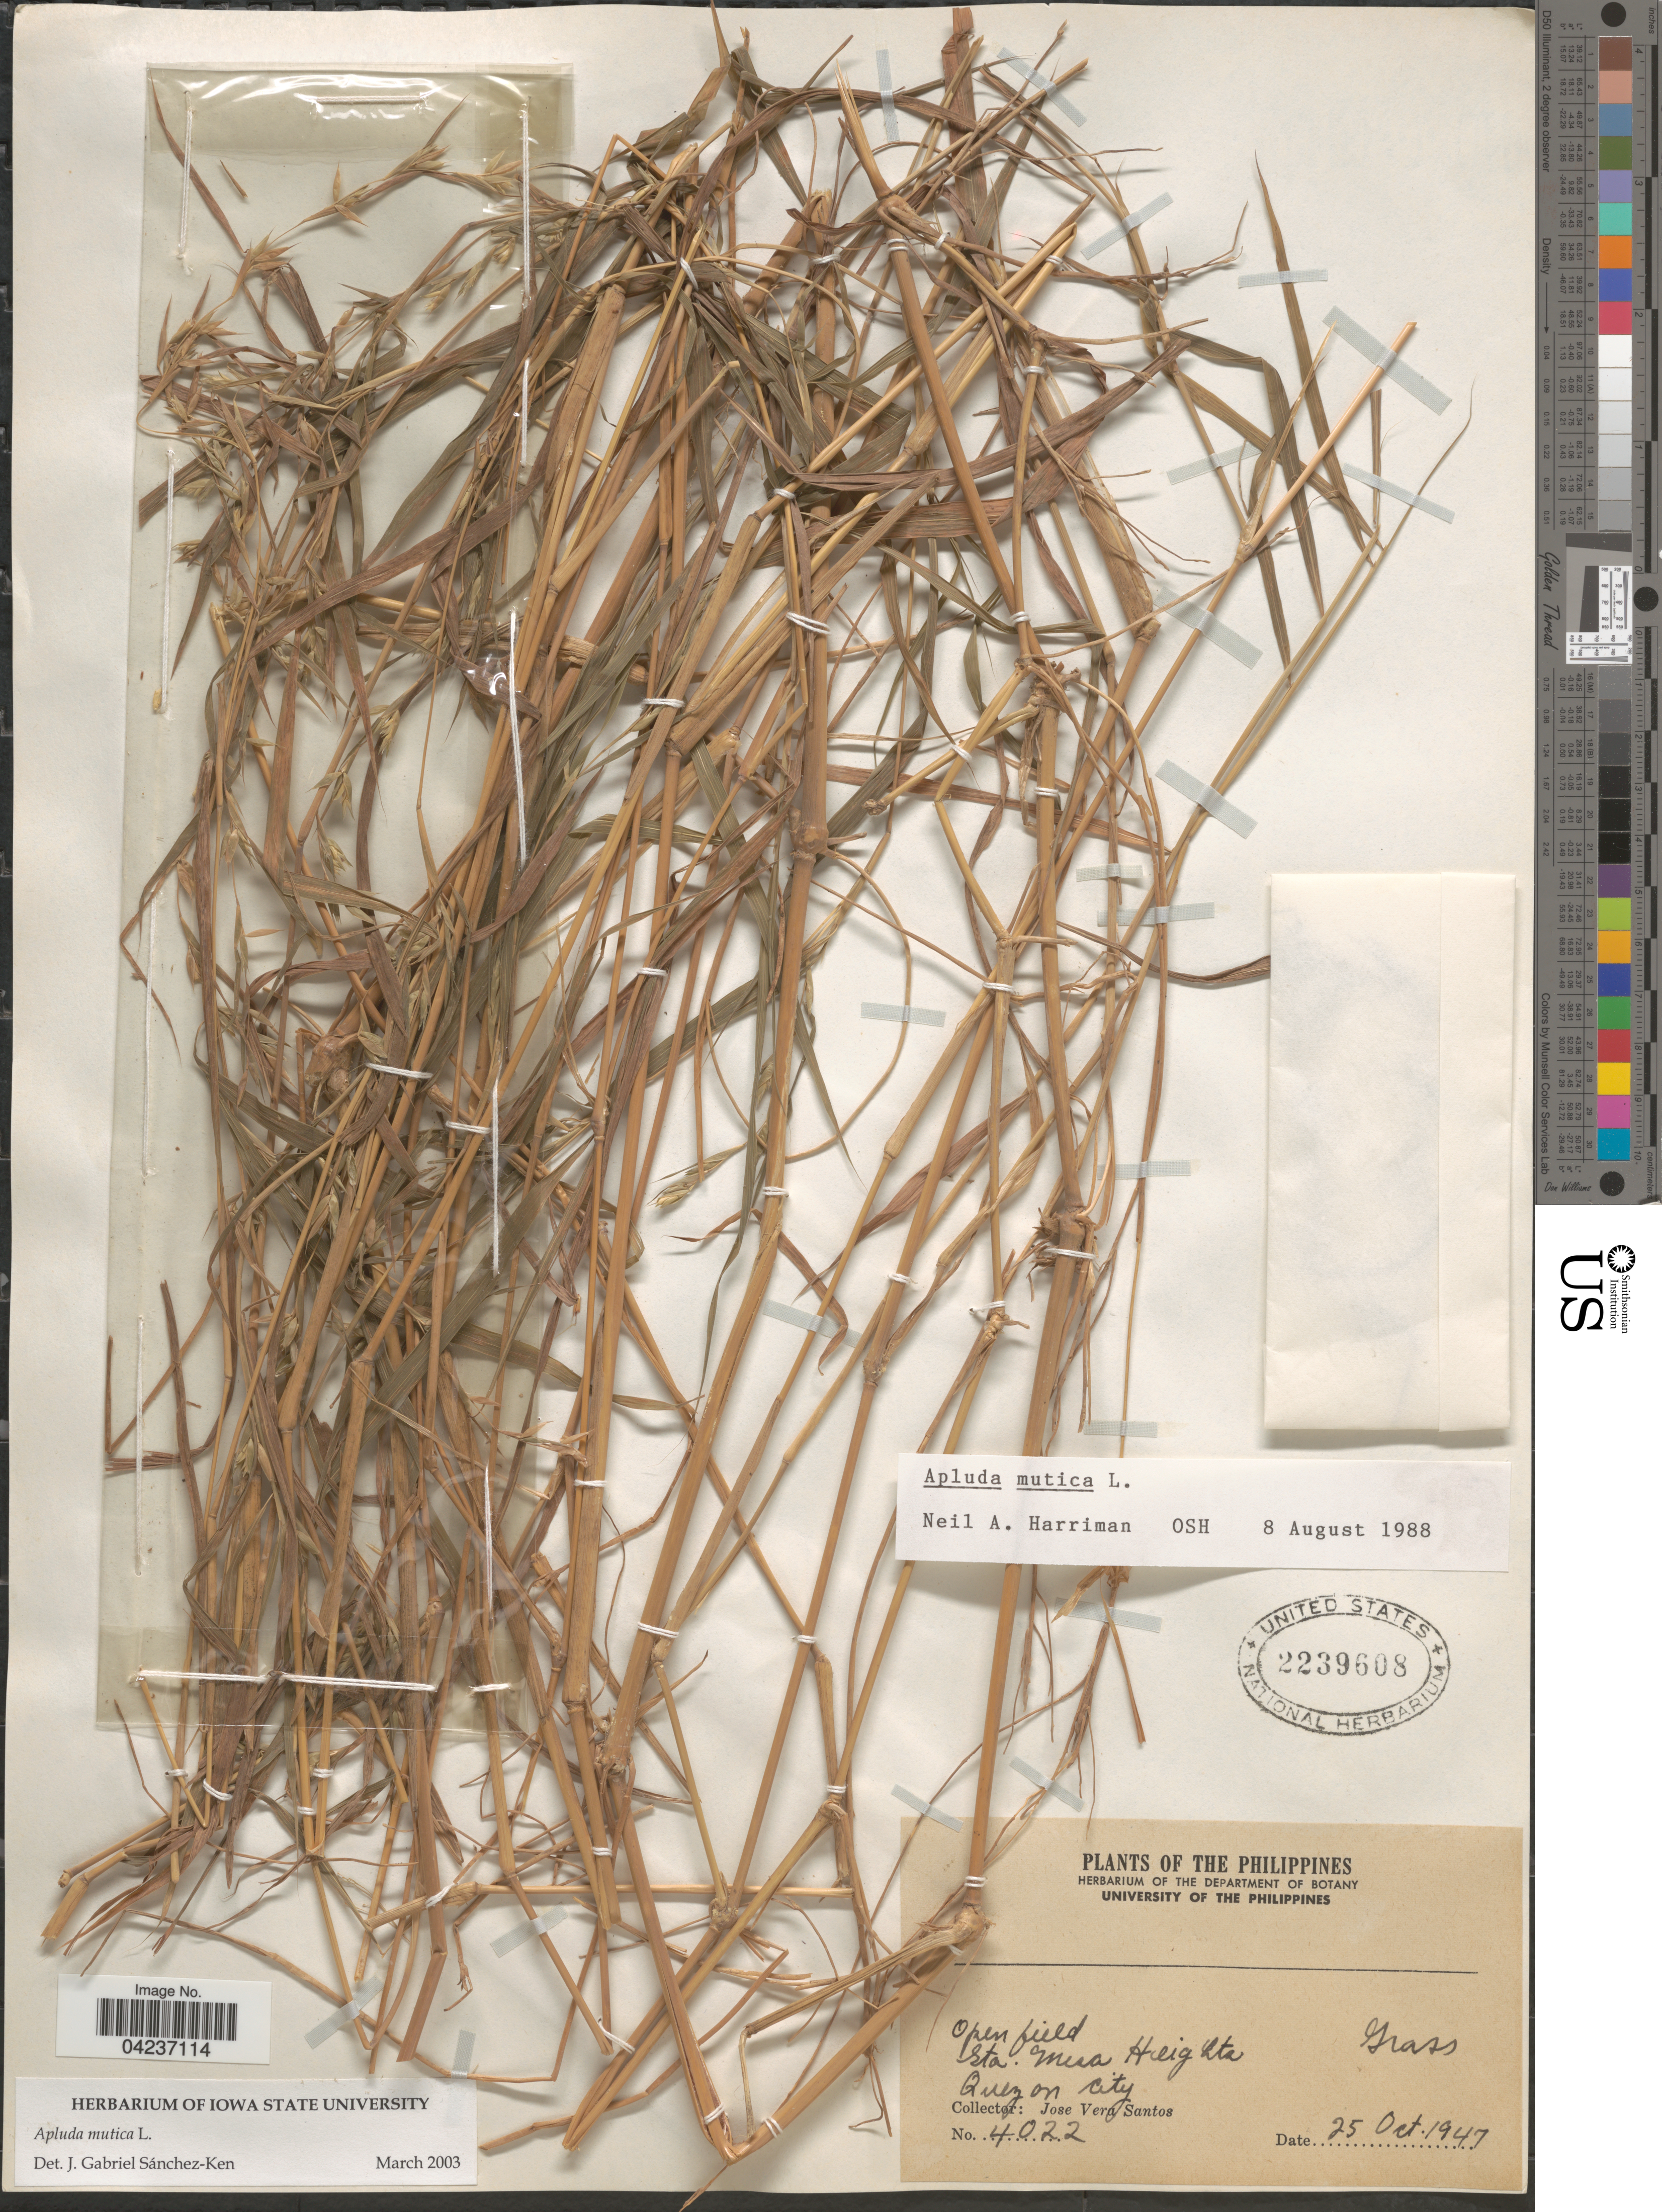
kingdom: Plantae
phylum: Tracheophyta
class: Liliopsida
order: Poales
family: Poaceae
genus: Apluda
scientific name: Apluda mutica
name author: L.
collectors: J. Santos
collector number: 4022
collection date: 1947-10-25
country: Philippines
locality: Open field. Sta. Mesa Heights. Quezon City.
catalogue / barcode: US 2239608